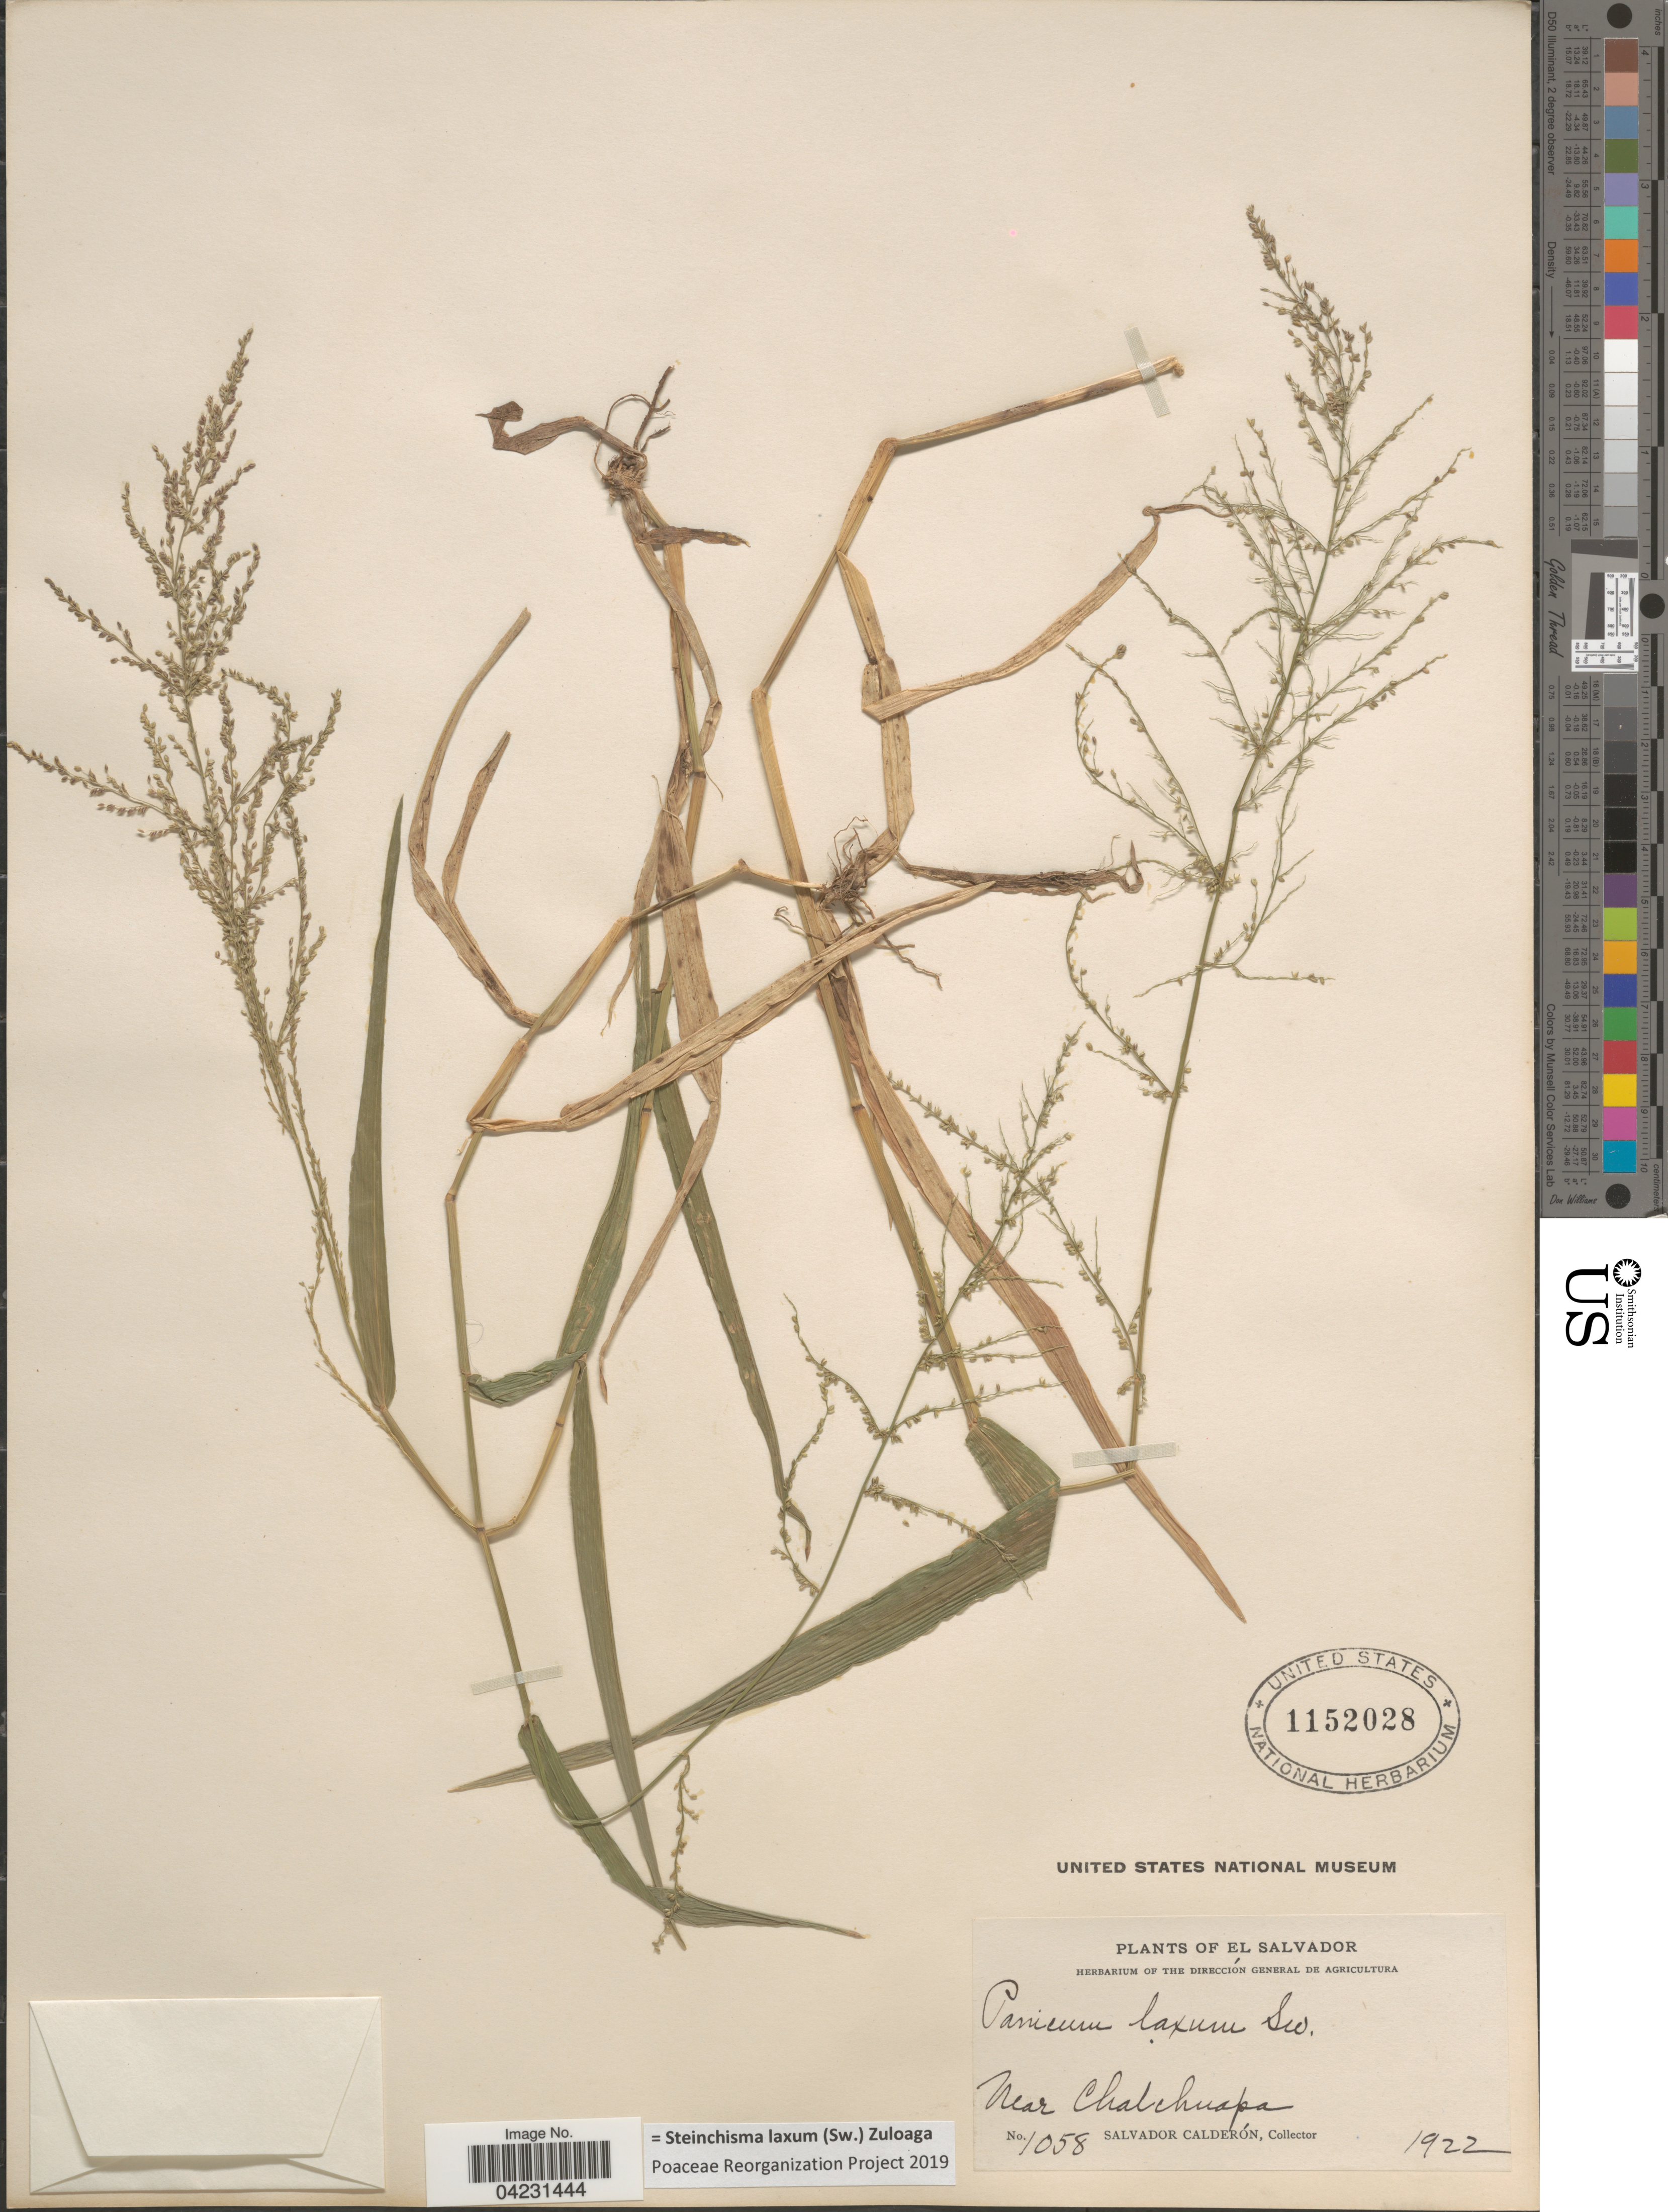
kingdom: Plantae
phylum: Tracheophyta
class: Liliopsida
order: Poales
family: Poaceae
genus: Steinchisma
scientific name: Steinchisma laxum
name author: (Sw.) Zuloaga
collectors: S. Calderón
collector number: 1058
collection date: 1922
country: El Salvador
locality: Near Chalchuapa.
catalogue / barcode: US 1152028